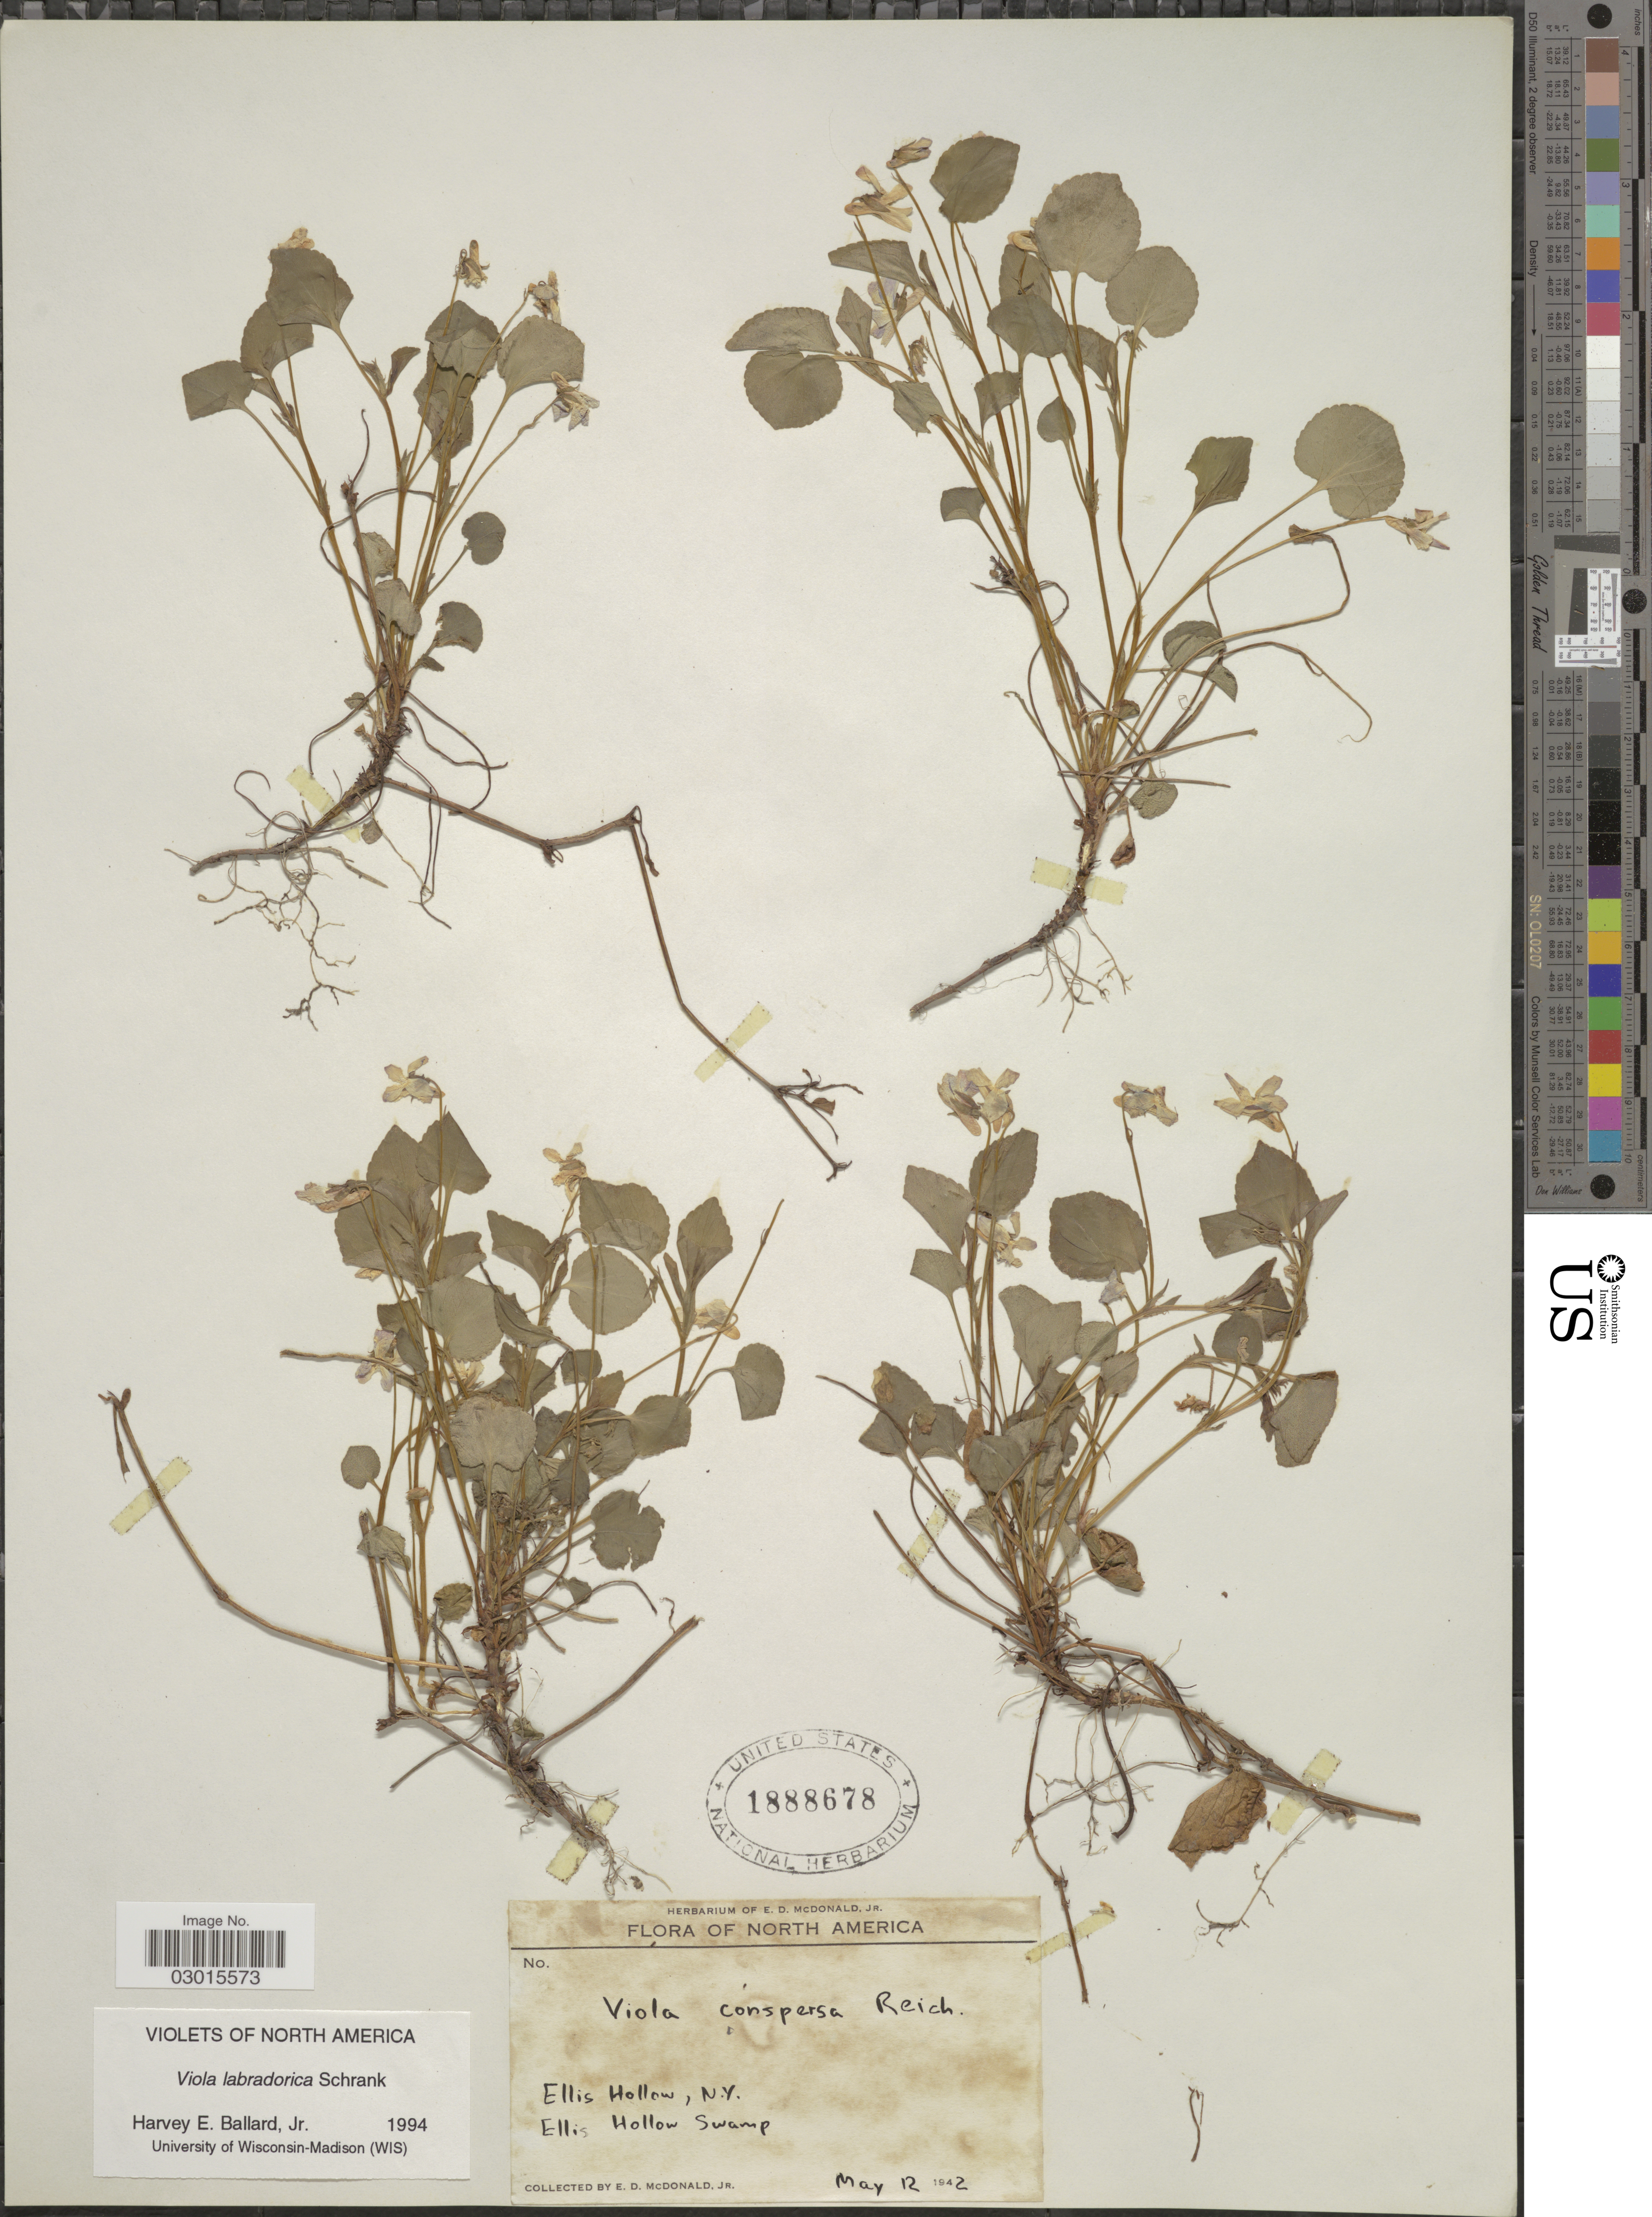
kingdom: Plantae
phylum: Tracheophyta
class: Magnoliopsida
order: Malpighiales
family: Violaceae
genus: Viola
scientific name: Viola labradorica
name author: Schrank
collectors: E. D. McDonald Jr.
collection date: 1942-05-12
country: United States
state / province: New York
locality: Ellis Hollow, N. Y. Ellis Hollow Swamp.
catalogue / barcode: US 1888678